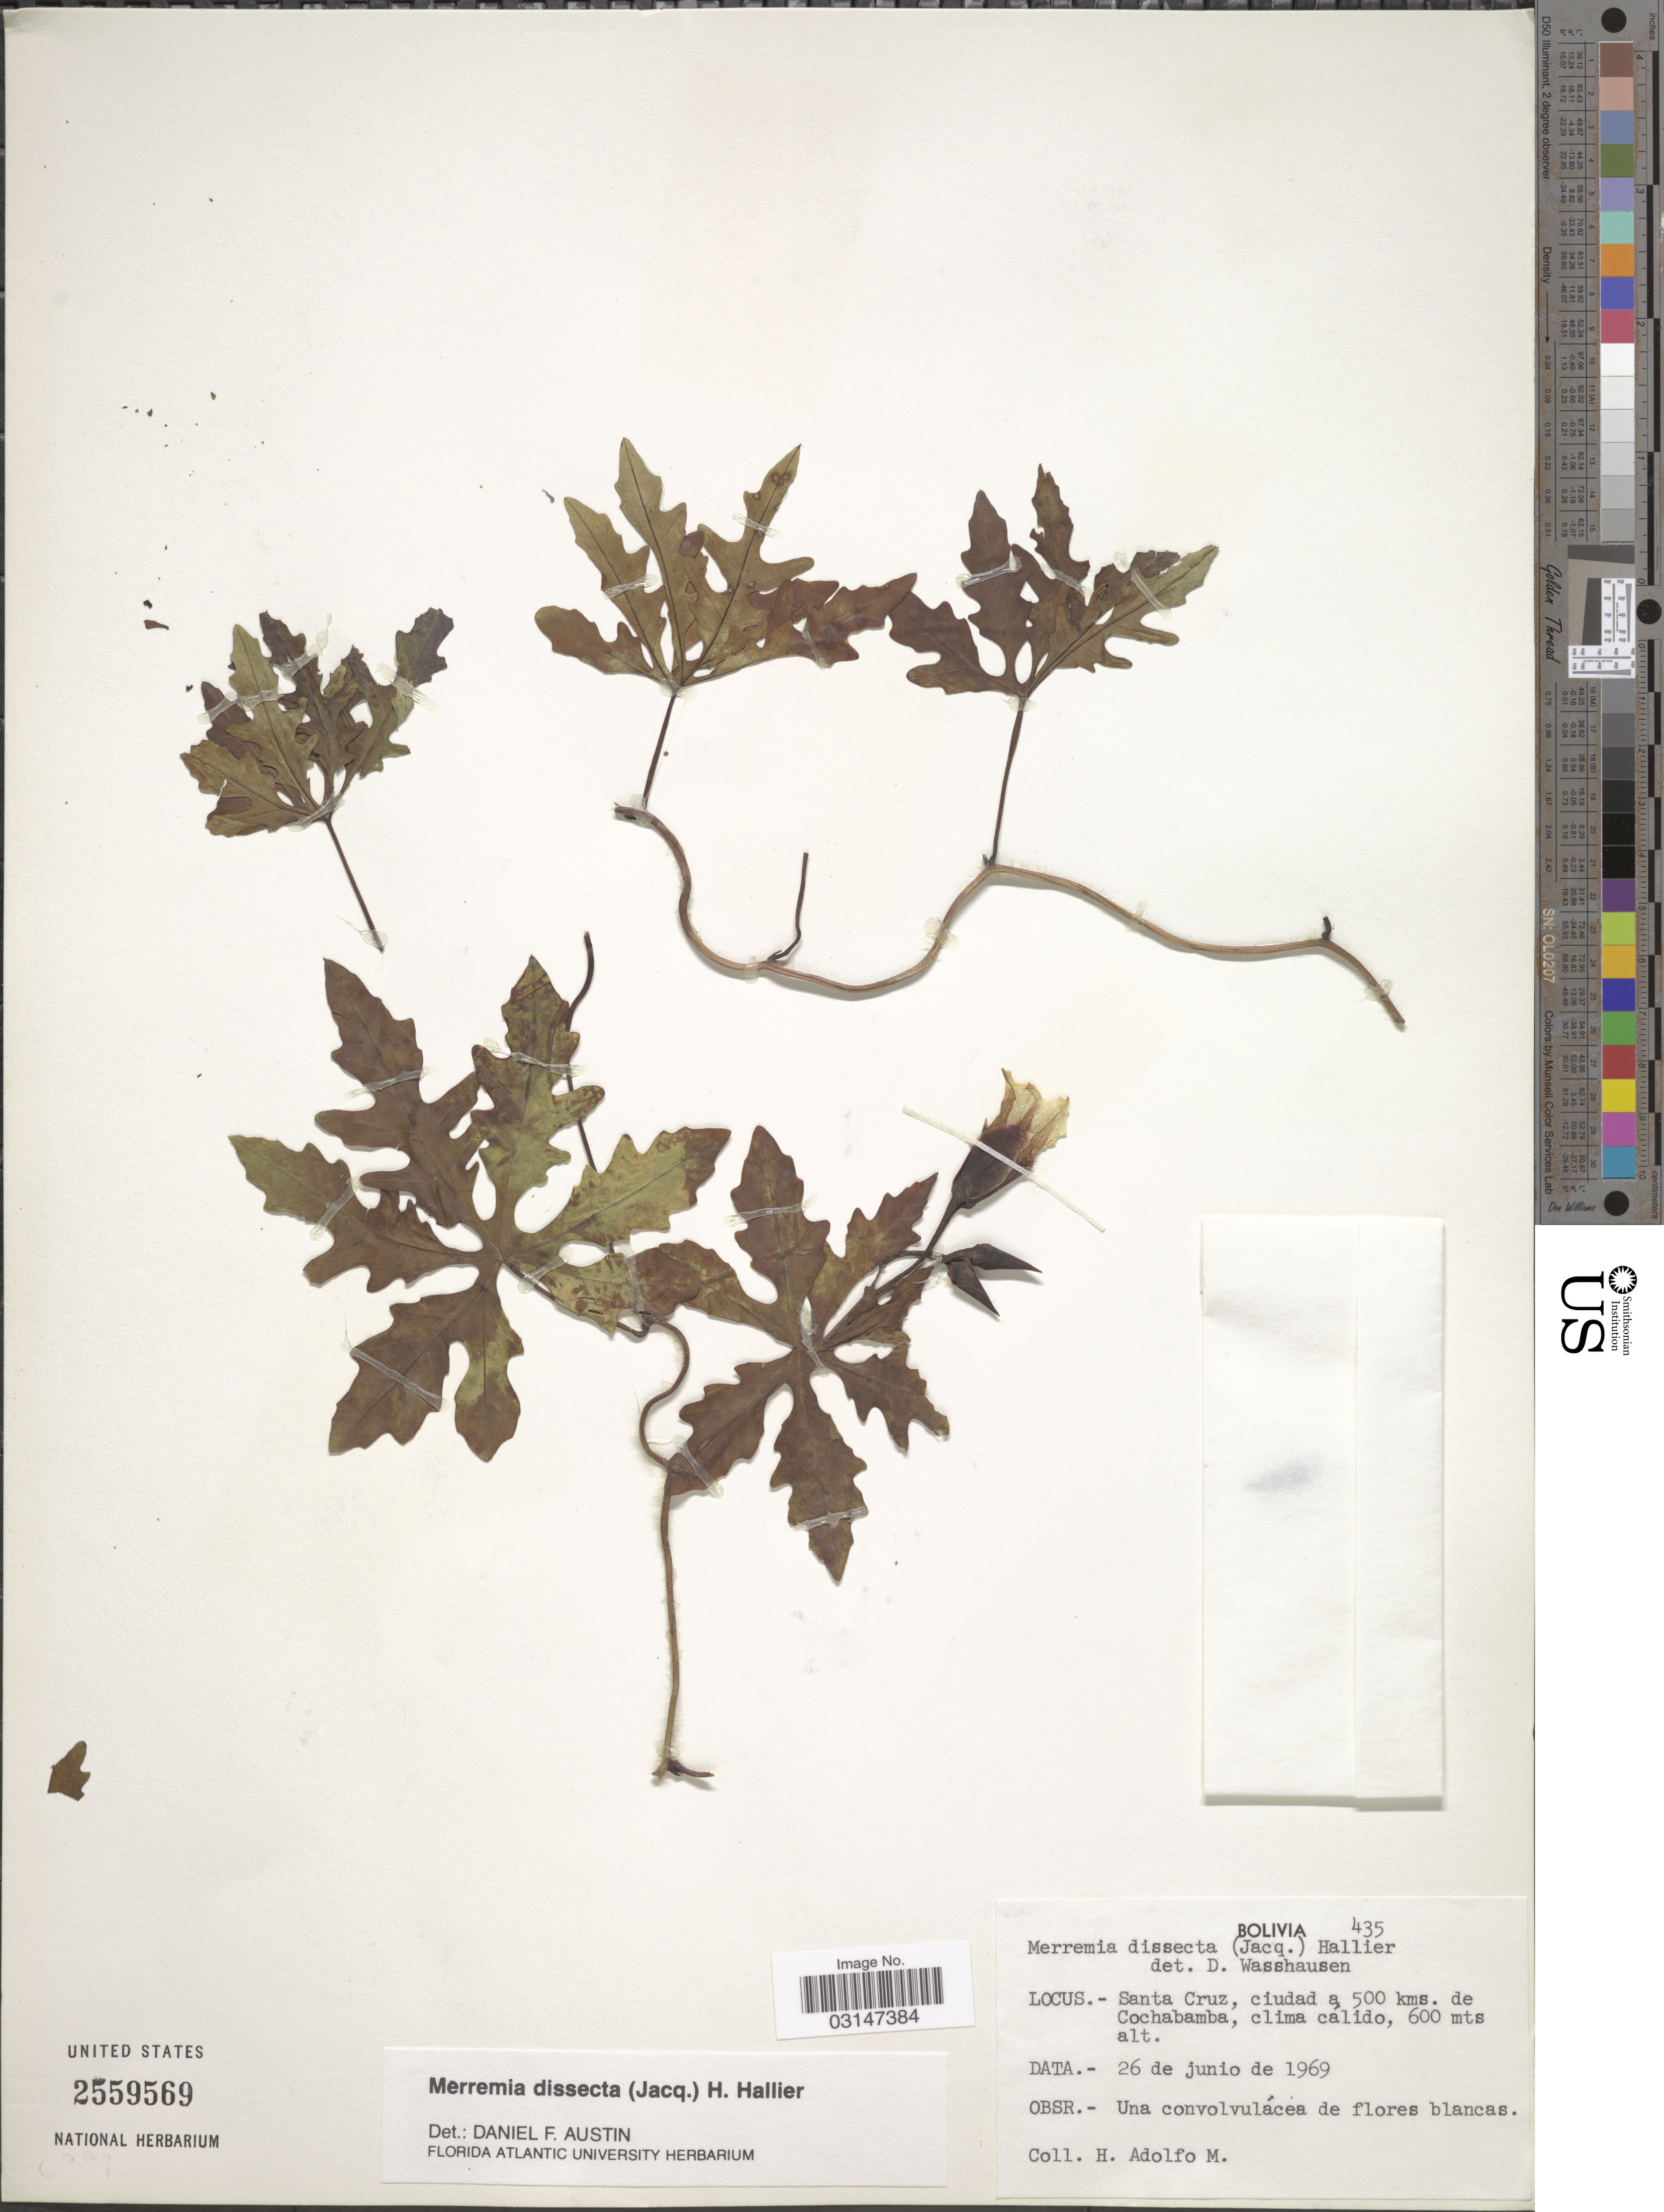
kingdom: Plantae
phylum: Tracheophyta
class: Magnoliopsida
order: Solanales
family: Convolvulaceae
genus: Distimake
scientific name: Distimake dissectus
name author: (Jacq.) A. R. Simões & Staples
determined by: Strong, Mark T., (BOT), Smithsonian Institution - National Museum of Natural History (UNITED STATES)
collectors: H. Adolfo M.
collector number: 435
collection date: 1969-06-26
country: Bolivia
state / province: Santa Cruz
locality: Locus. - Santa Cruz, ciudad a 500 kms. de Cochabamba, clima calido.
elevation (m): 600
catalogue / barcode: US 2559569